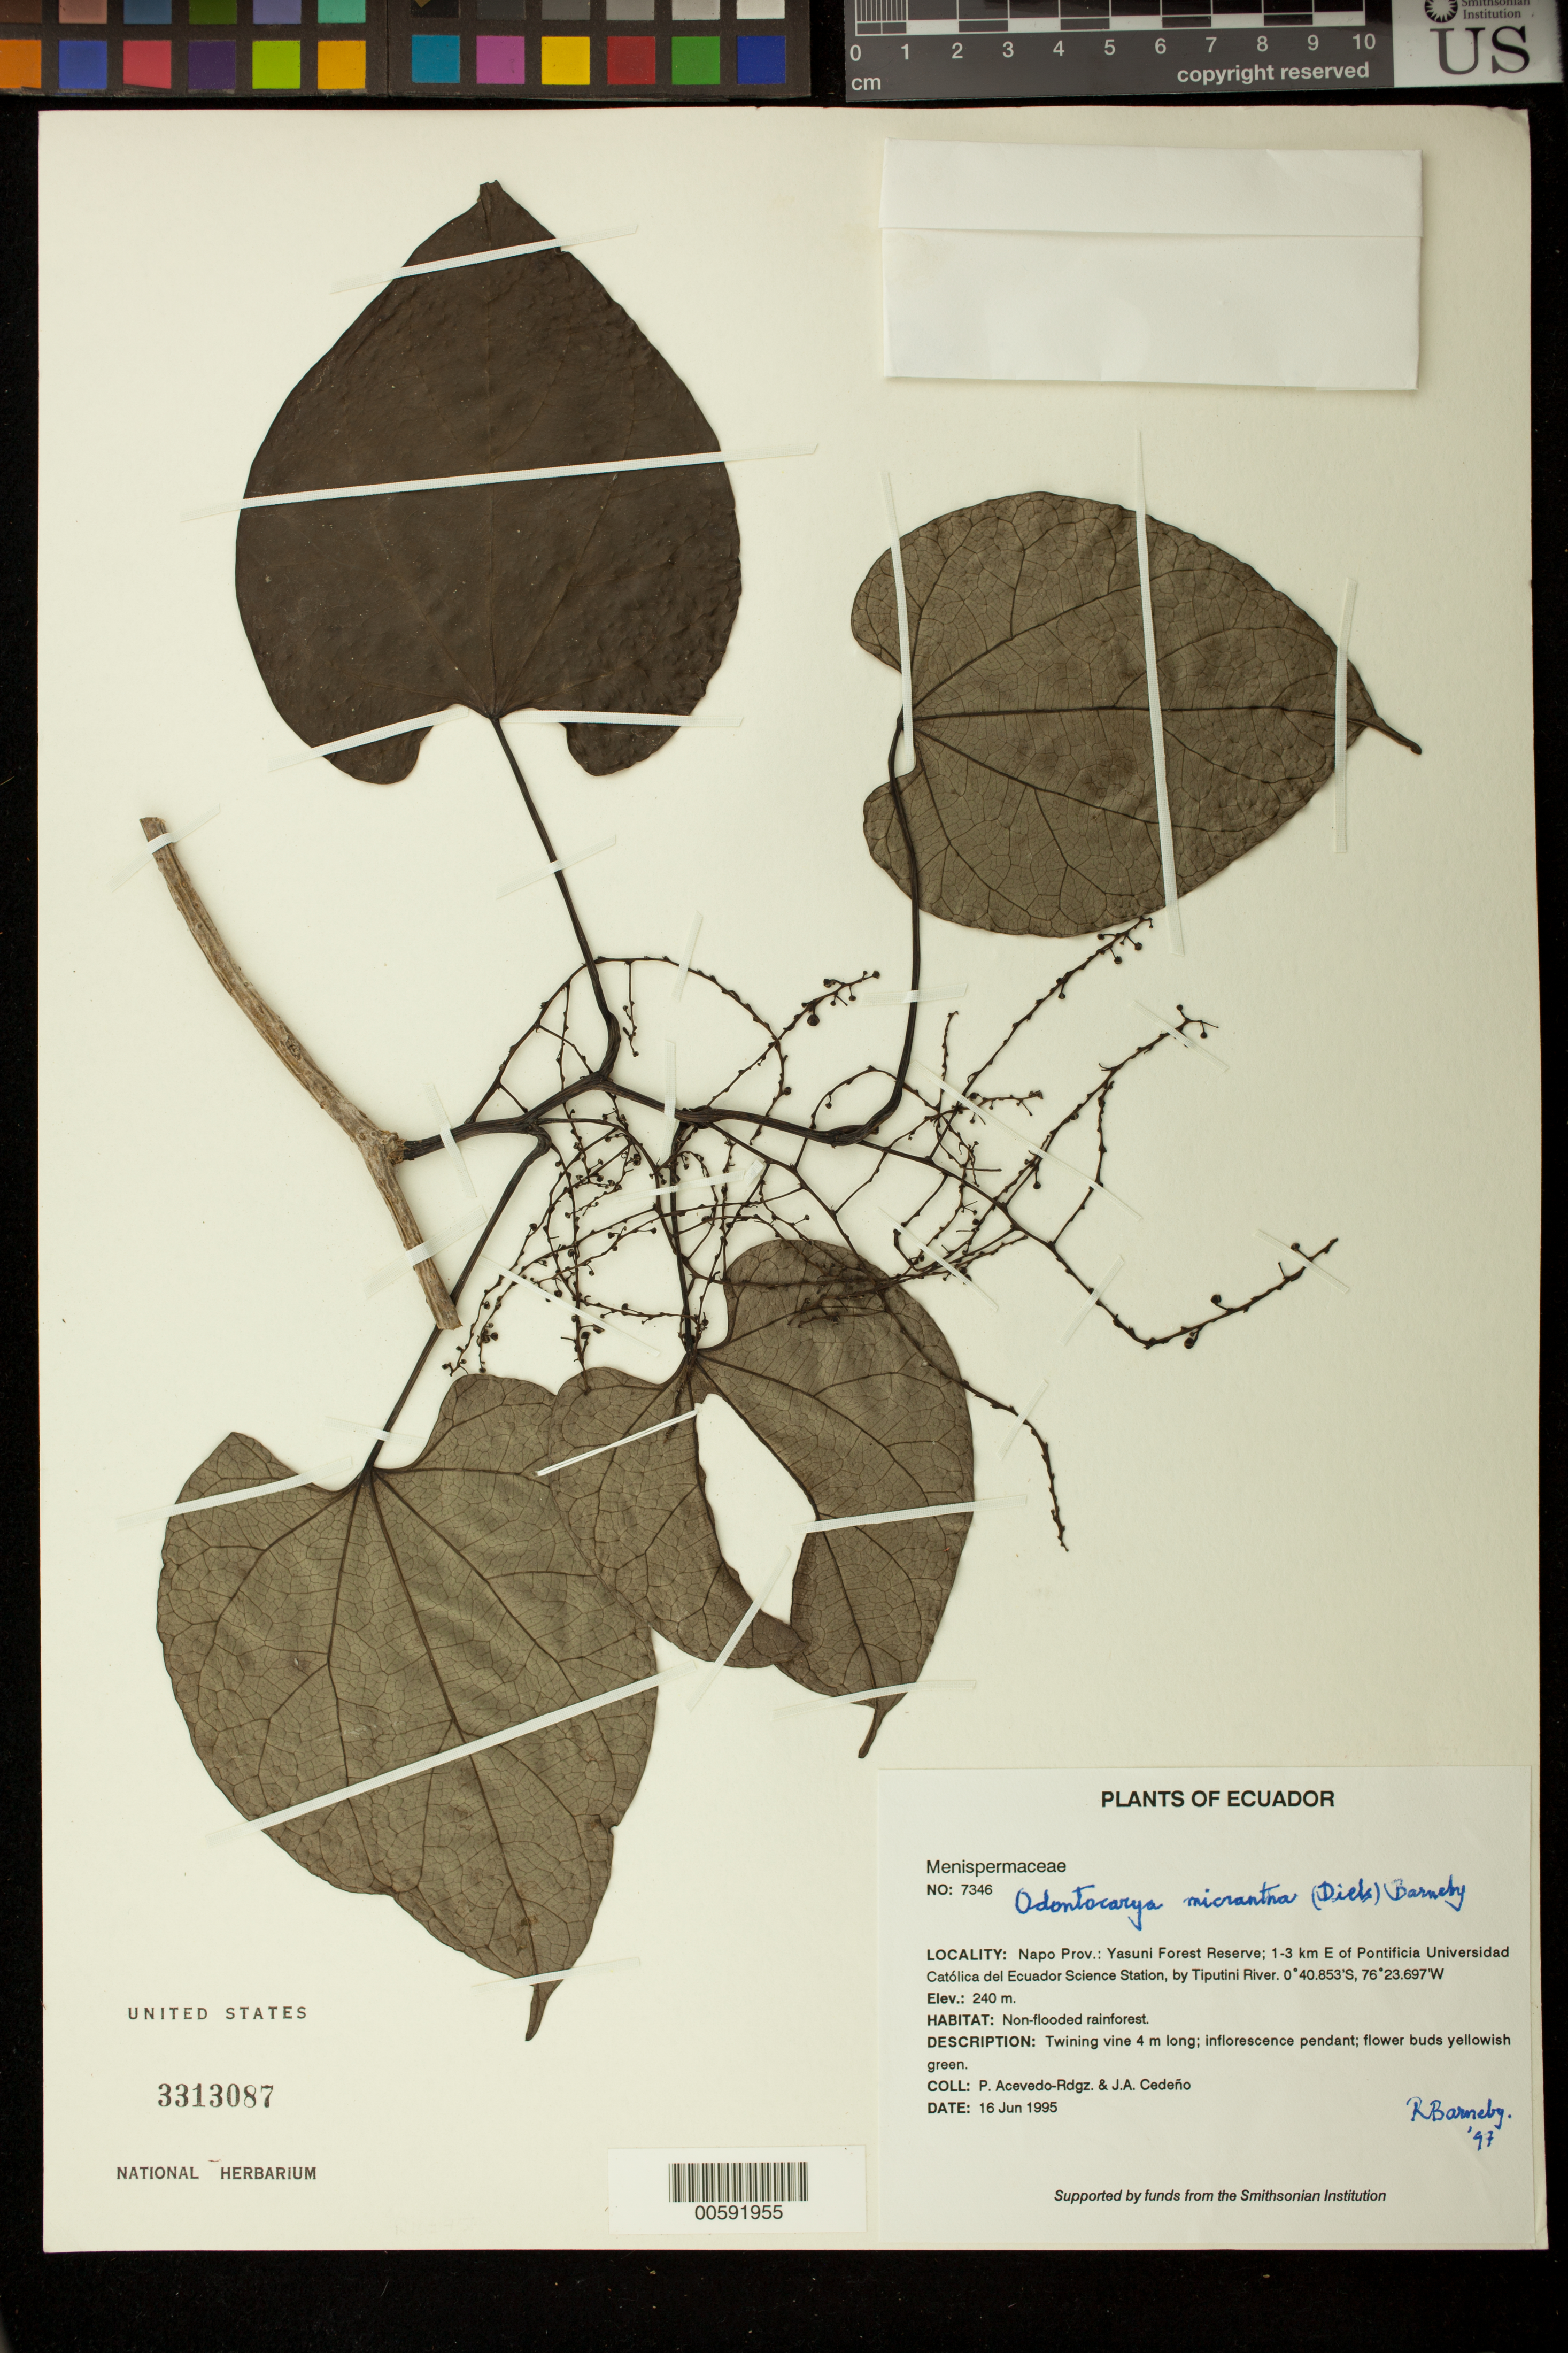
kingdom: Plantae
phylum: Tracheophyta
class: Magnoliopsida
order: Ranunculales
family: Menispermaceae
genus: Odontocarya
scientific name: Odontocarya micrantha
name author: (Diels) Barneby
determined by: Barneby, Rupert C., (NY)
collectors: P. Acevedo-Rodr. & J. A. Cedeño M.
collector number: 7346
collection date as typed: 16 Jun 1995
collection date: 1995-06-16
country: Ecuador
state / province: Napo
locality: Napo Prov.: Yasuni Forest Reserve; 1-3 km E of Pontificia Universidad Católica del Ecuador Science Station by Tiputini River.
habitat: Non-flooded rainforest.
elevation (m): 240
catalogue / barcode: US 3313087